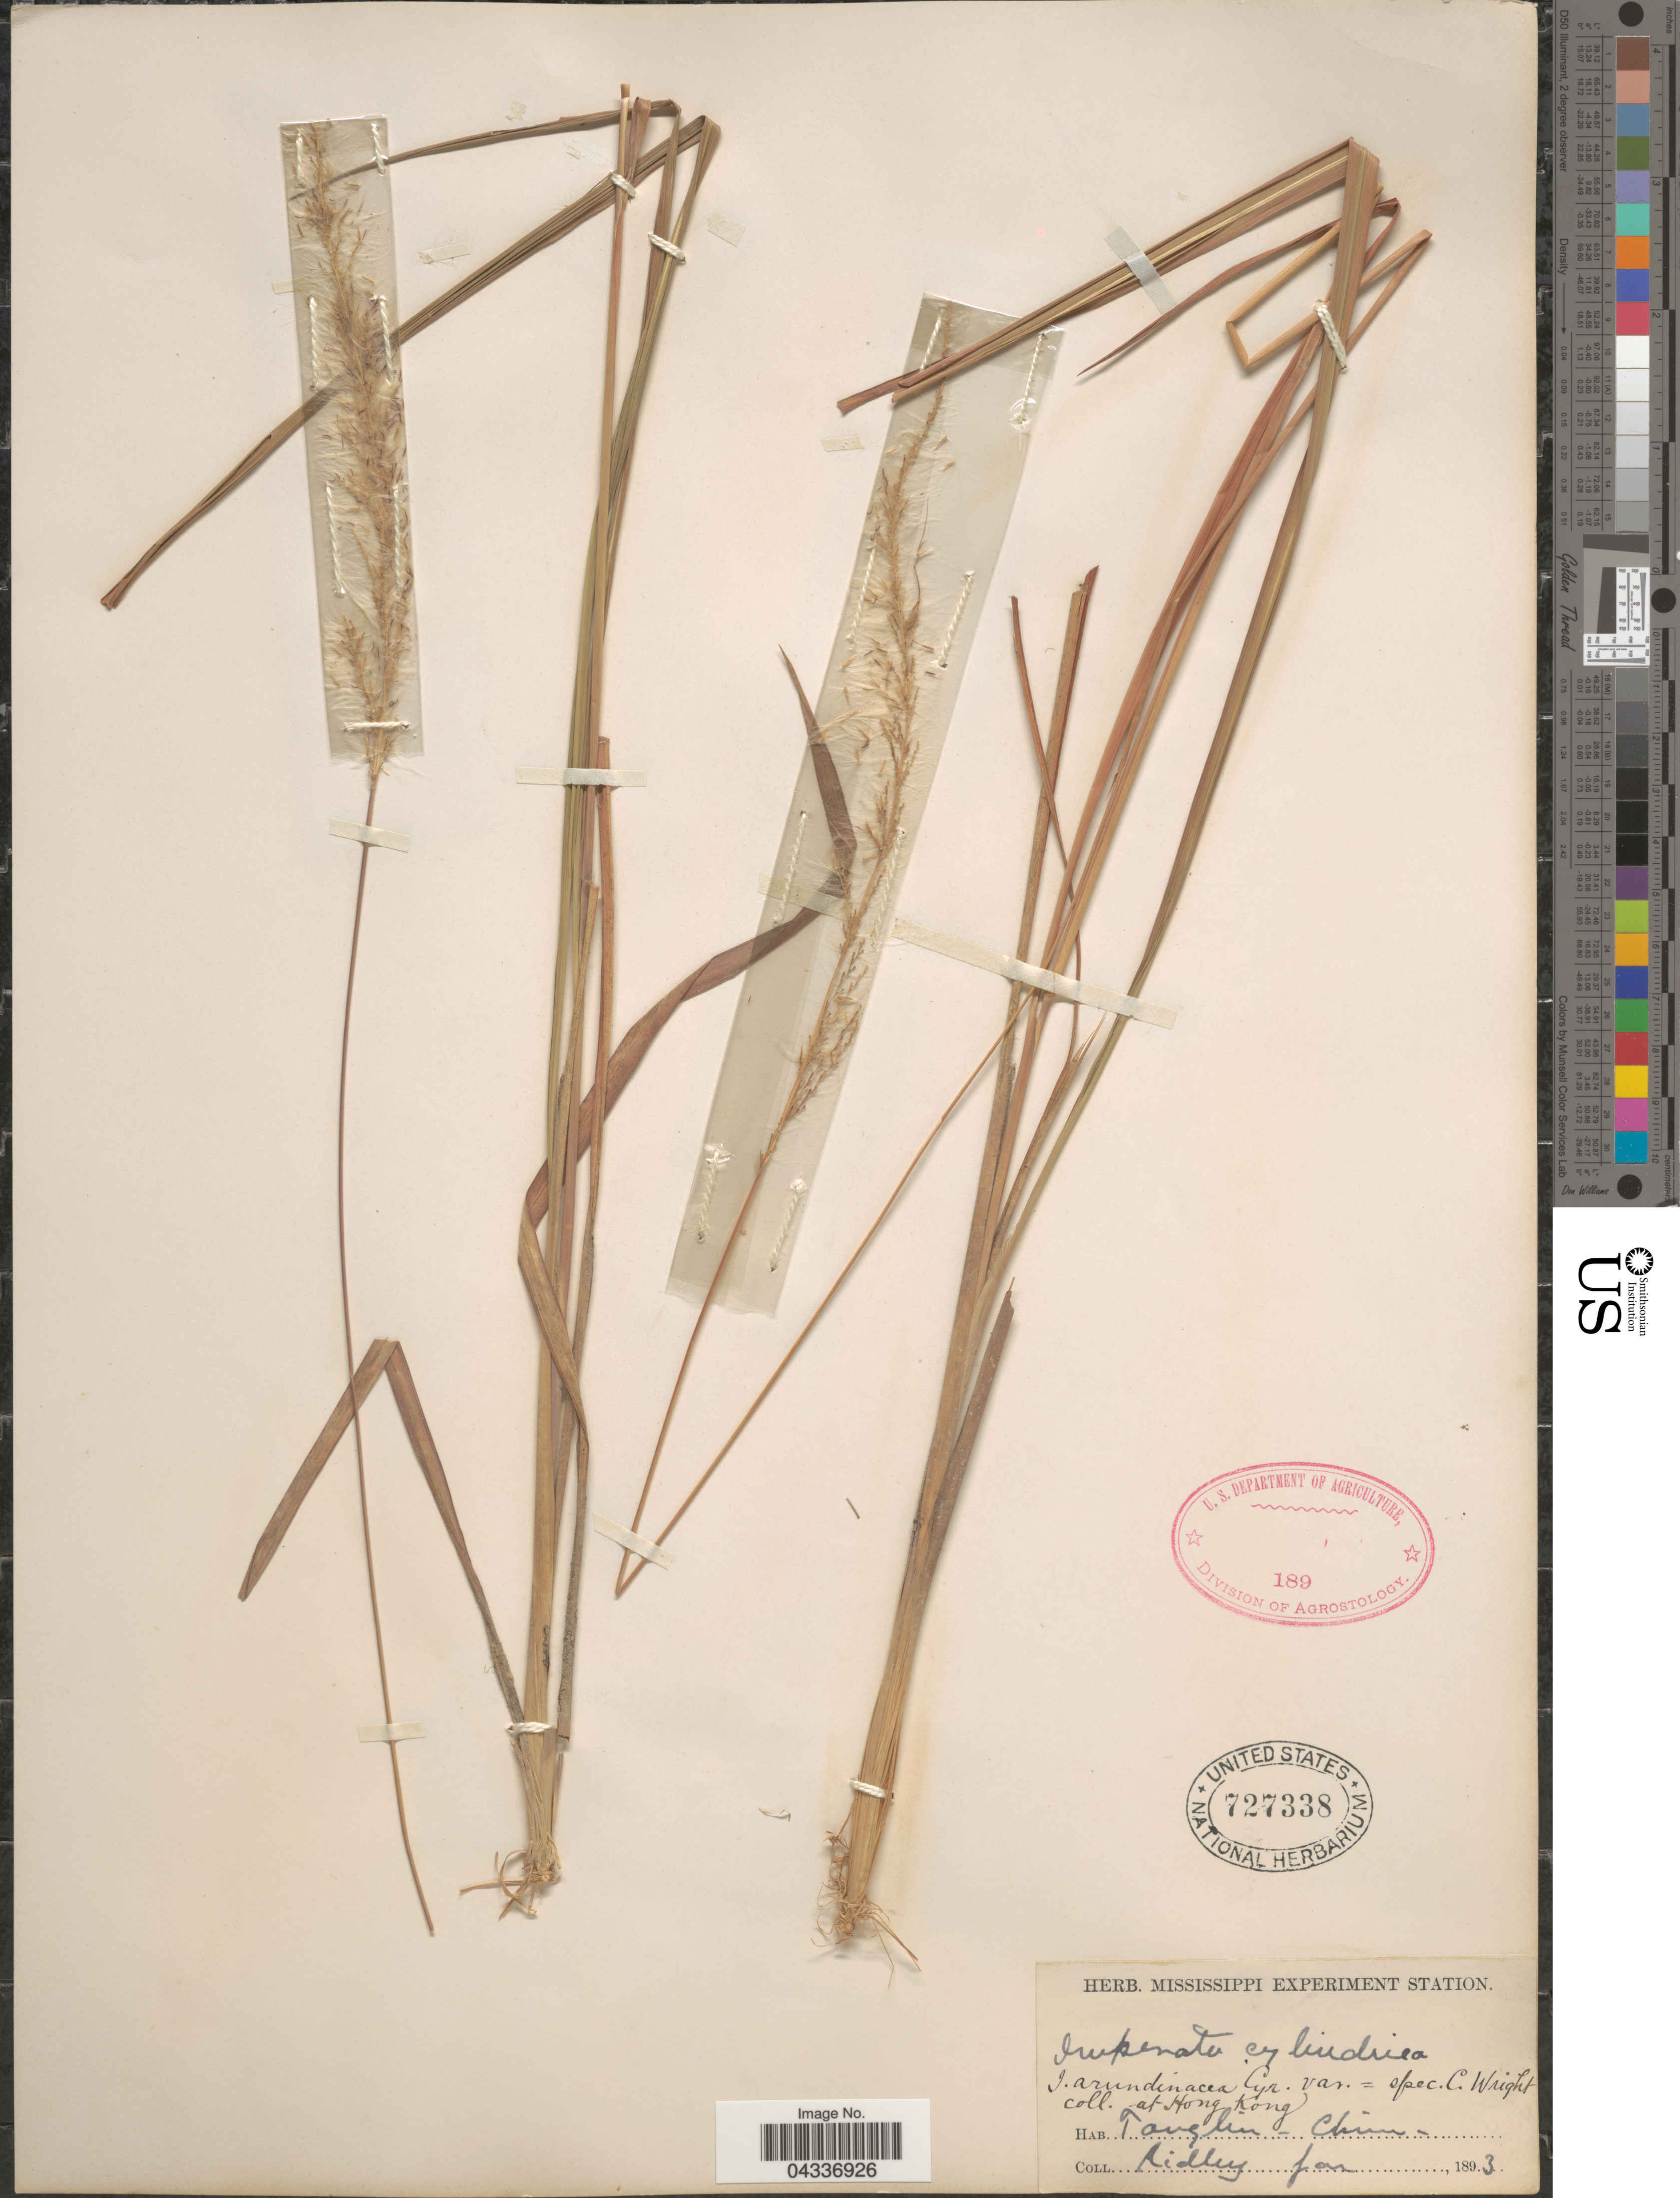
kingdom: Plantae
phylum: Tracheophyta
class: Liliopsida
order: Poales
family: Poaceae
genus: Imperata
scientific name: Imperata cylindrica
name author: (L.) P. Beauv.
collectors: -. Ridley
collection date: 1893-01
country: Singapore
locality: Tanglin. Chin.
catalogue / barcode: US 727338